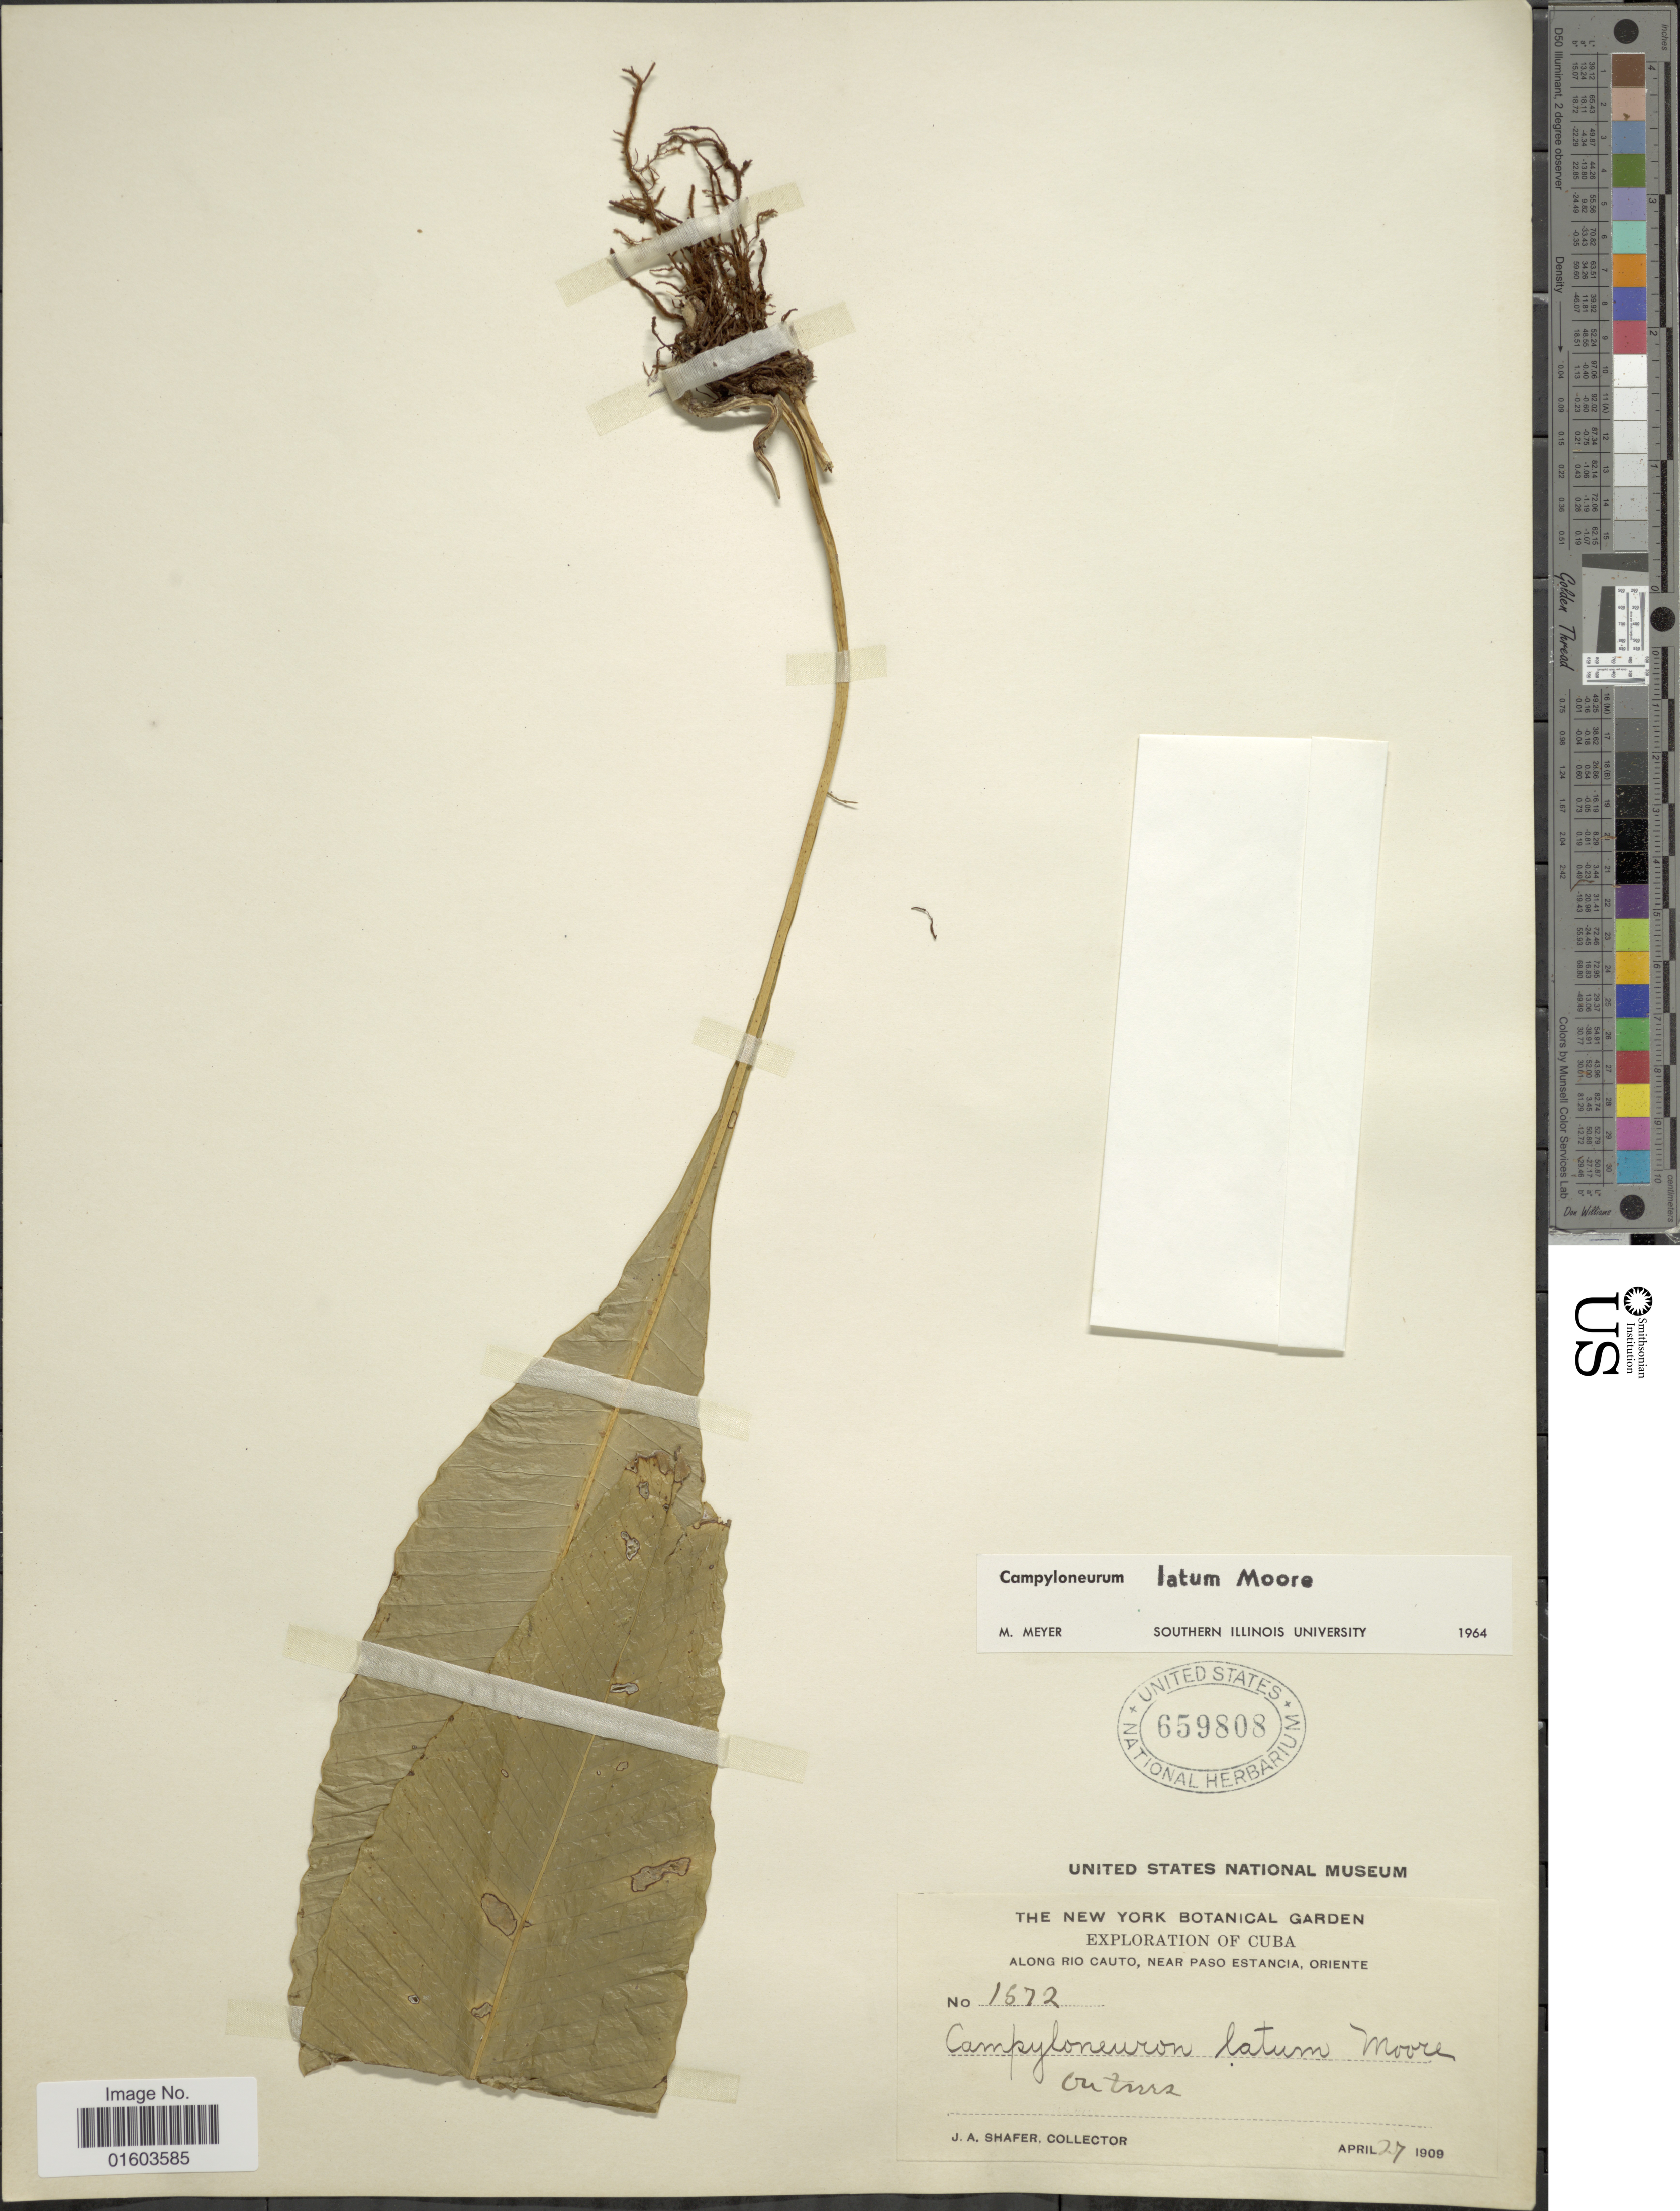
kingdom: Plantae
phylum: Tracheophyta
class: Polypodiopsida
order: Polypodiales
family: Polypodiaceae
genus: Campyloneurum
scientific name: Campyloneurum latum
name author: T. Moore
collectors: J. A. Shafer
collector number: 1672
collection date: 1909-04-27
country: Cuba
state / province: Oriente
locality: Along Rio Cauto, Near Paso Estancia, Oriente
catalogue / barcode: US 659808